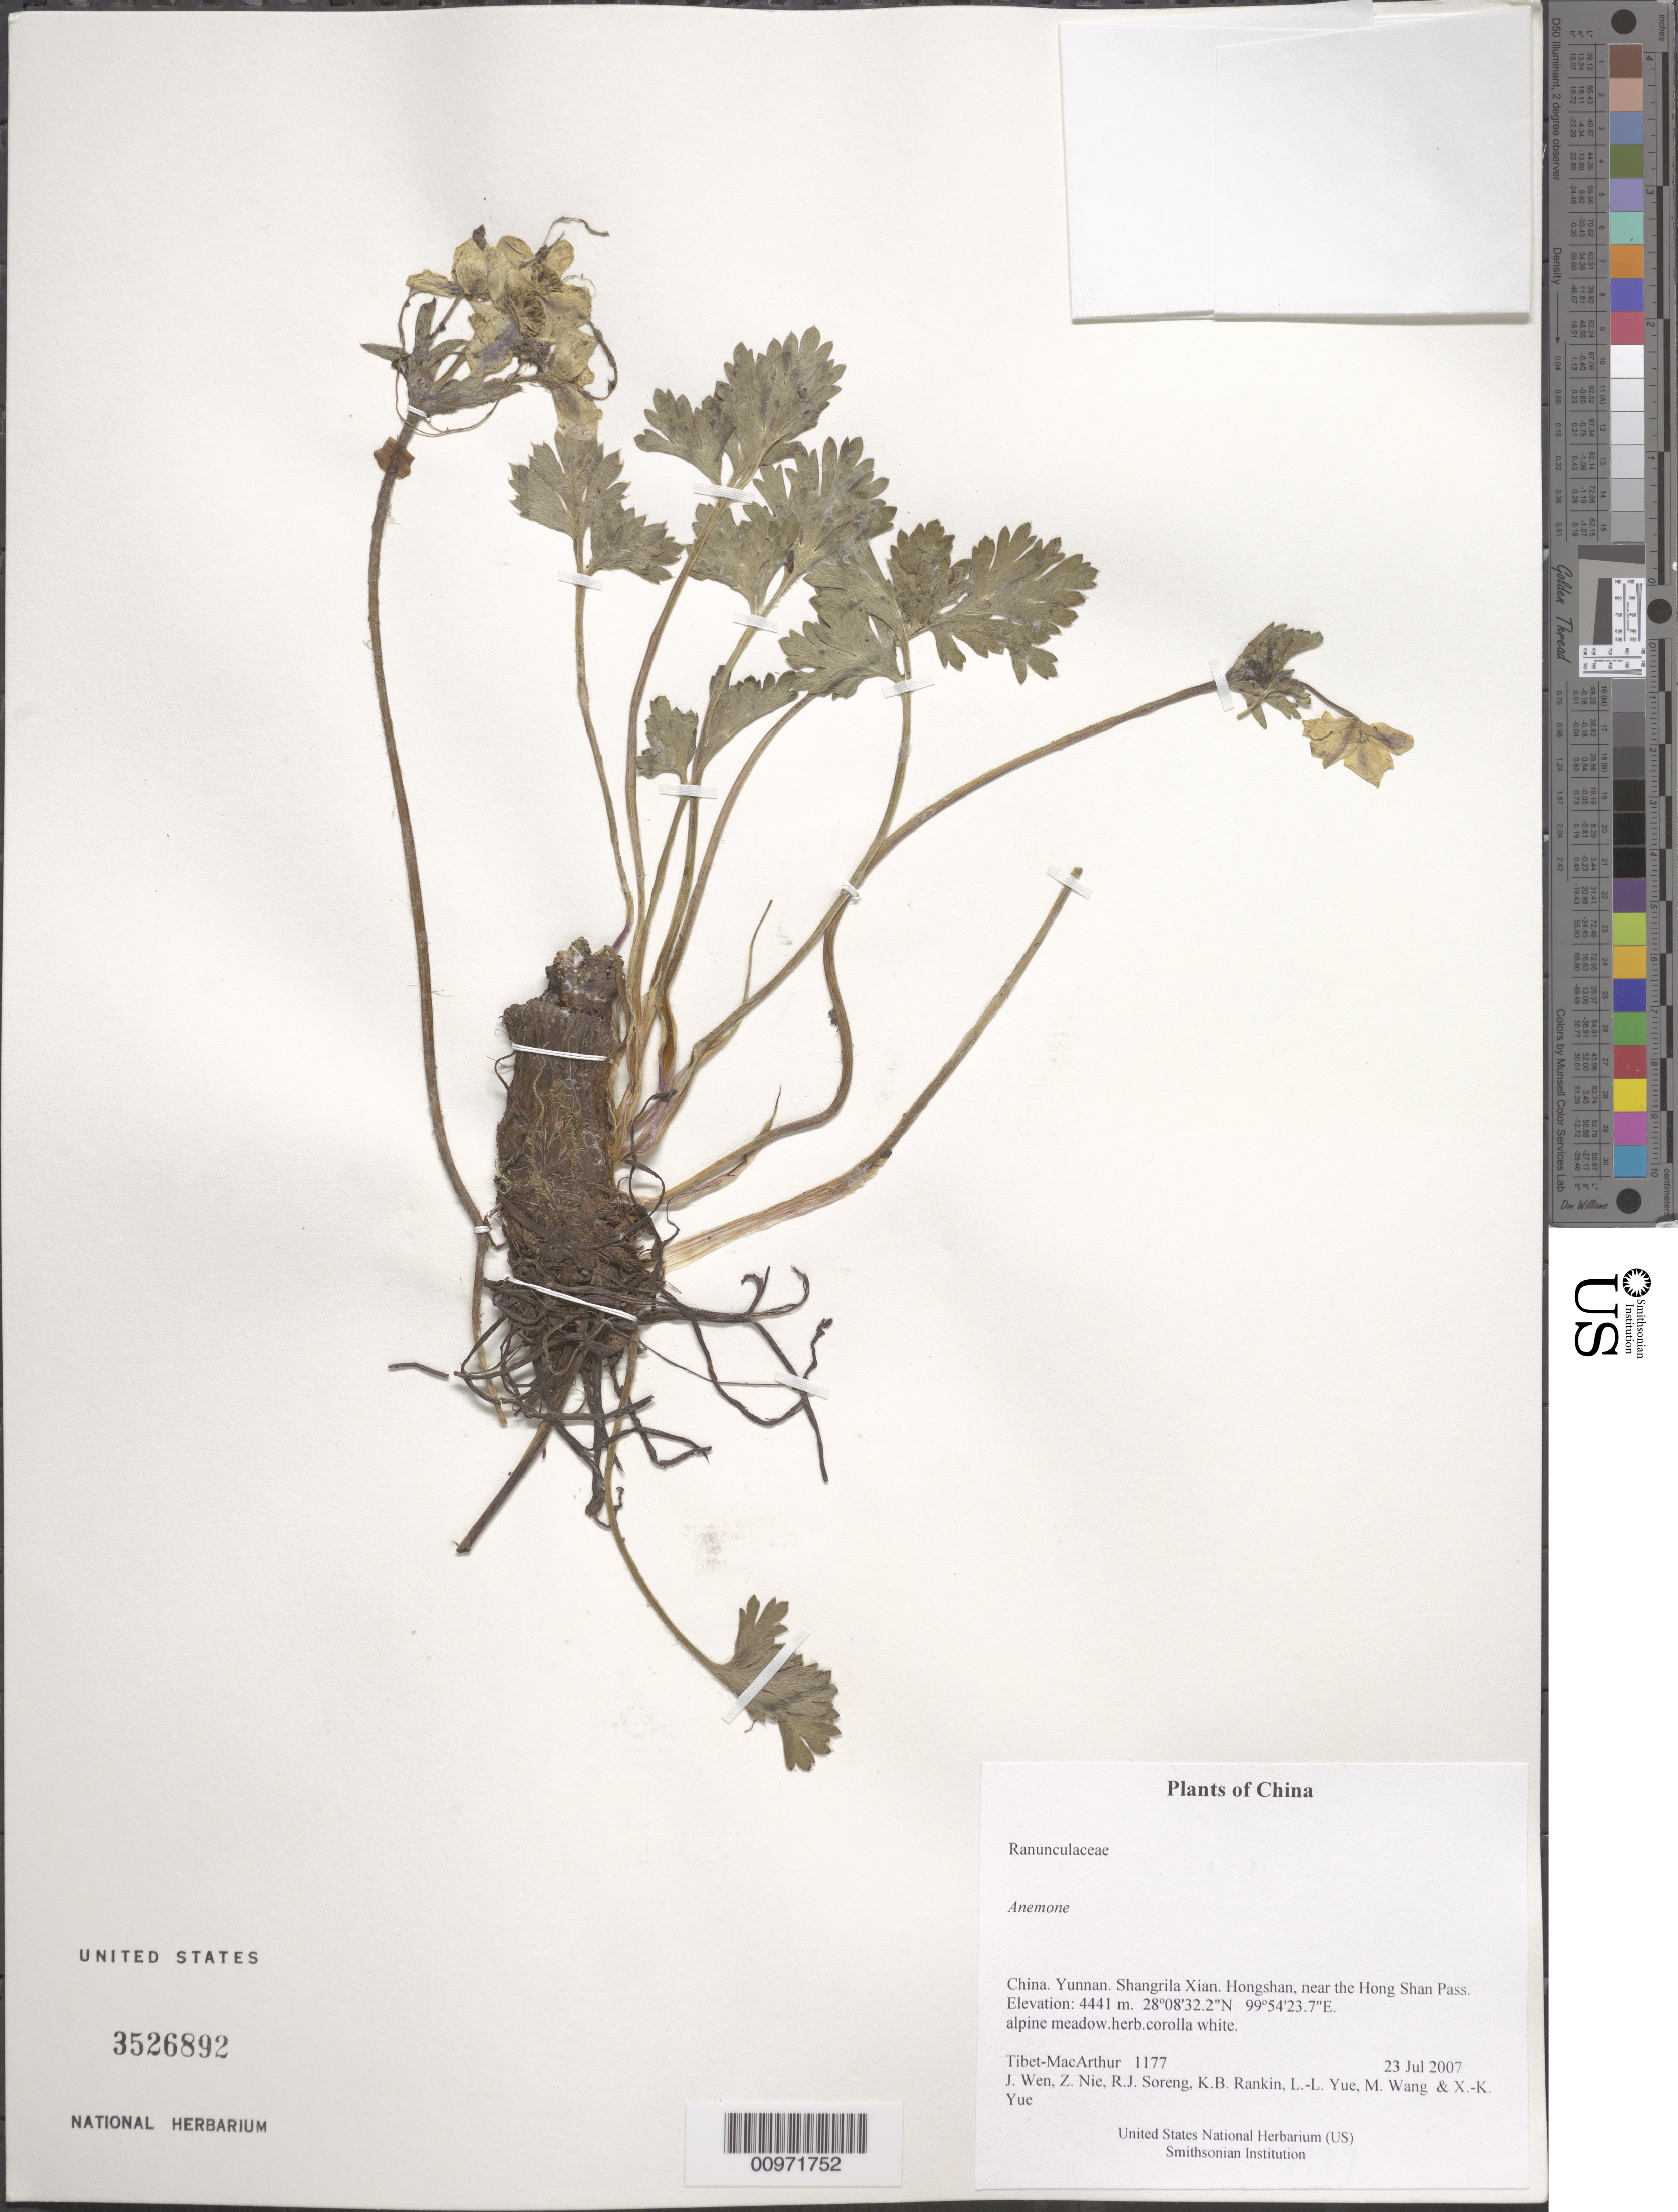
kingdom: Plantae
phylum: Tracheophyta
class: Magnoliopsida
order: Ranunculales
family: Ranunculaceae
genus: Anemone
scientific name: Anemone sp.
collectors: Tibet-MacArthur, J. Wen, Z. Nie, R. J. Soreng, K. Rankin, L. Yue, M. Wang & X. Yue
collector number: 1177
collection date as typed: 23 Jul 2007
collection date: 2007-07-23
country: China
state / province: Yunnan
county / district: Shangrila Xian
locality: Hongshan, near the Hong Shan Pass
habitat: alpine meadow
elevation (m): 4441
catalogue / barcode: US 3526892